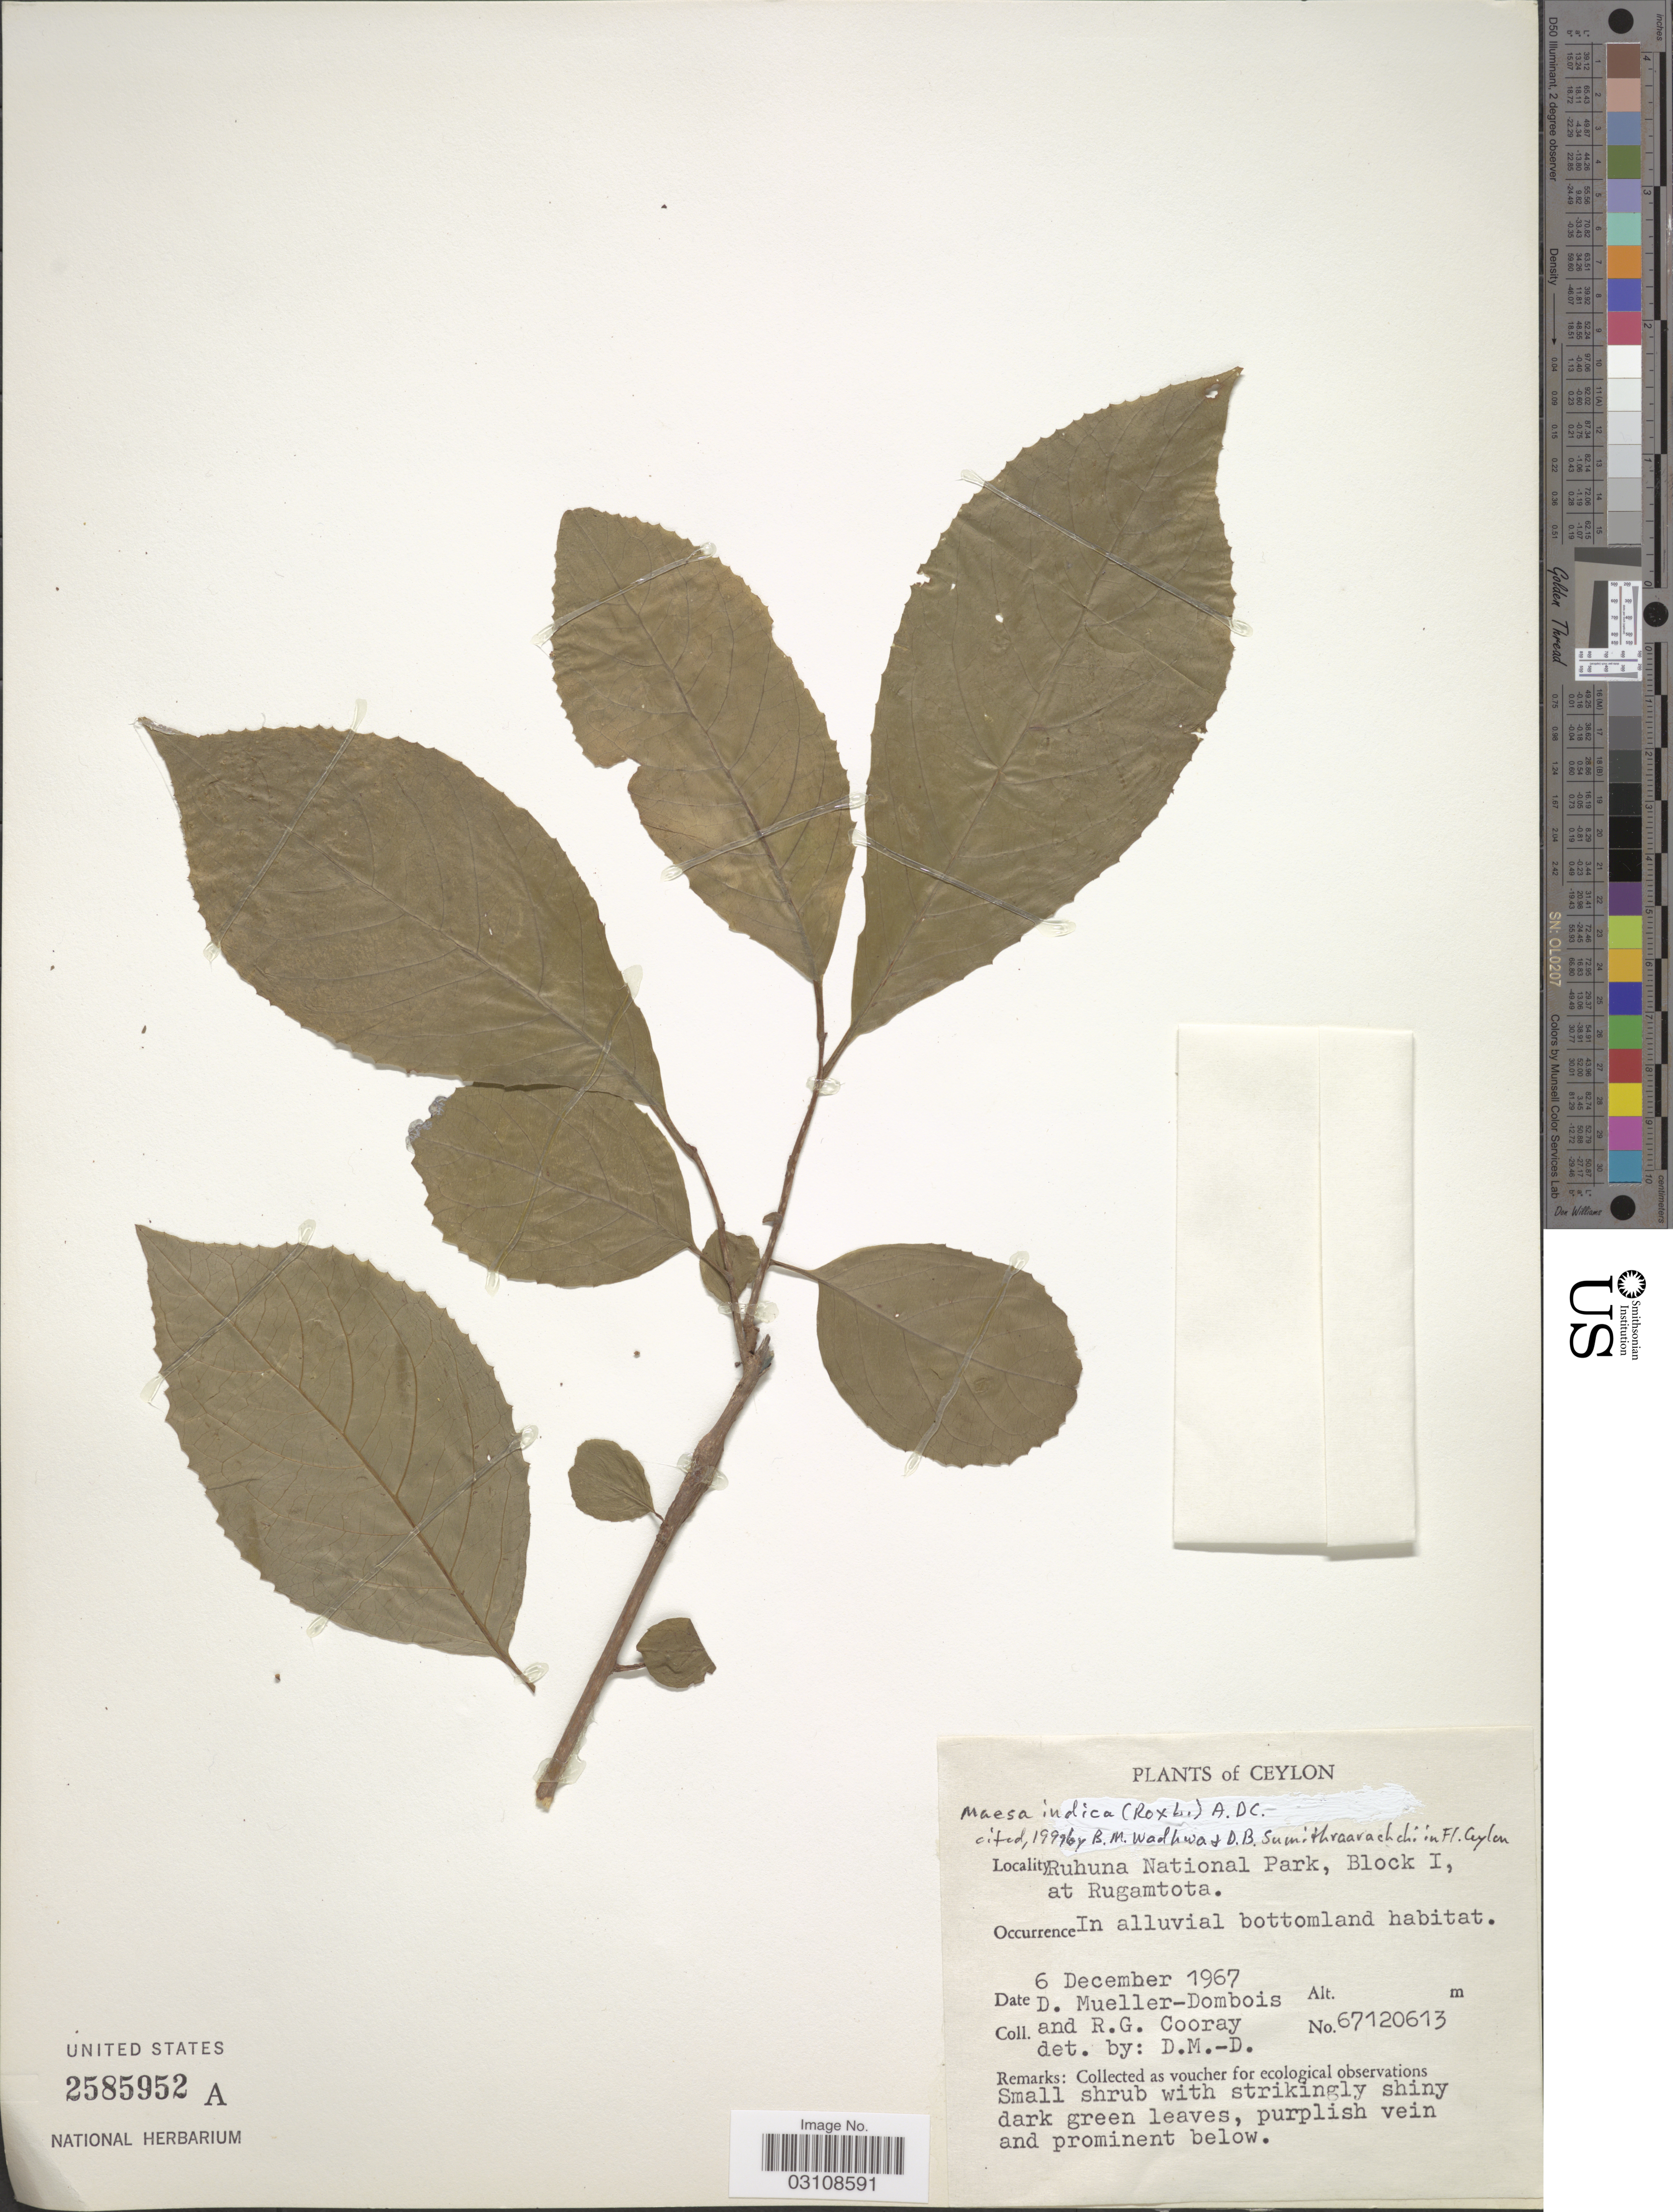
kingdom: Plantae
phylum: Tracheophyta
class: Magnoliopsida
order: Ericales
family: Primulaceae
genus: Maesa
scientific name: Maesa indica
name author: (Roxb.) A. DC.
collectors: D. Mueller-Dombois & R. Cooray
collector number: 67120613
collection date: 1967-12-06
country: Sri Lanka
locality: Ceylon. Ruhuna National Park, Block I, at Rugamtota.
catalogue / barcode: US 2585952A